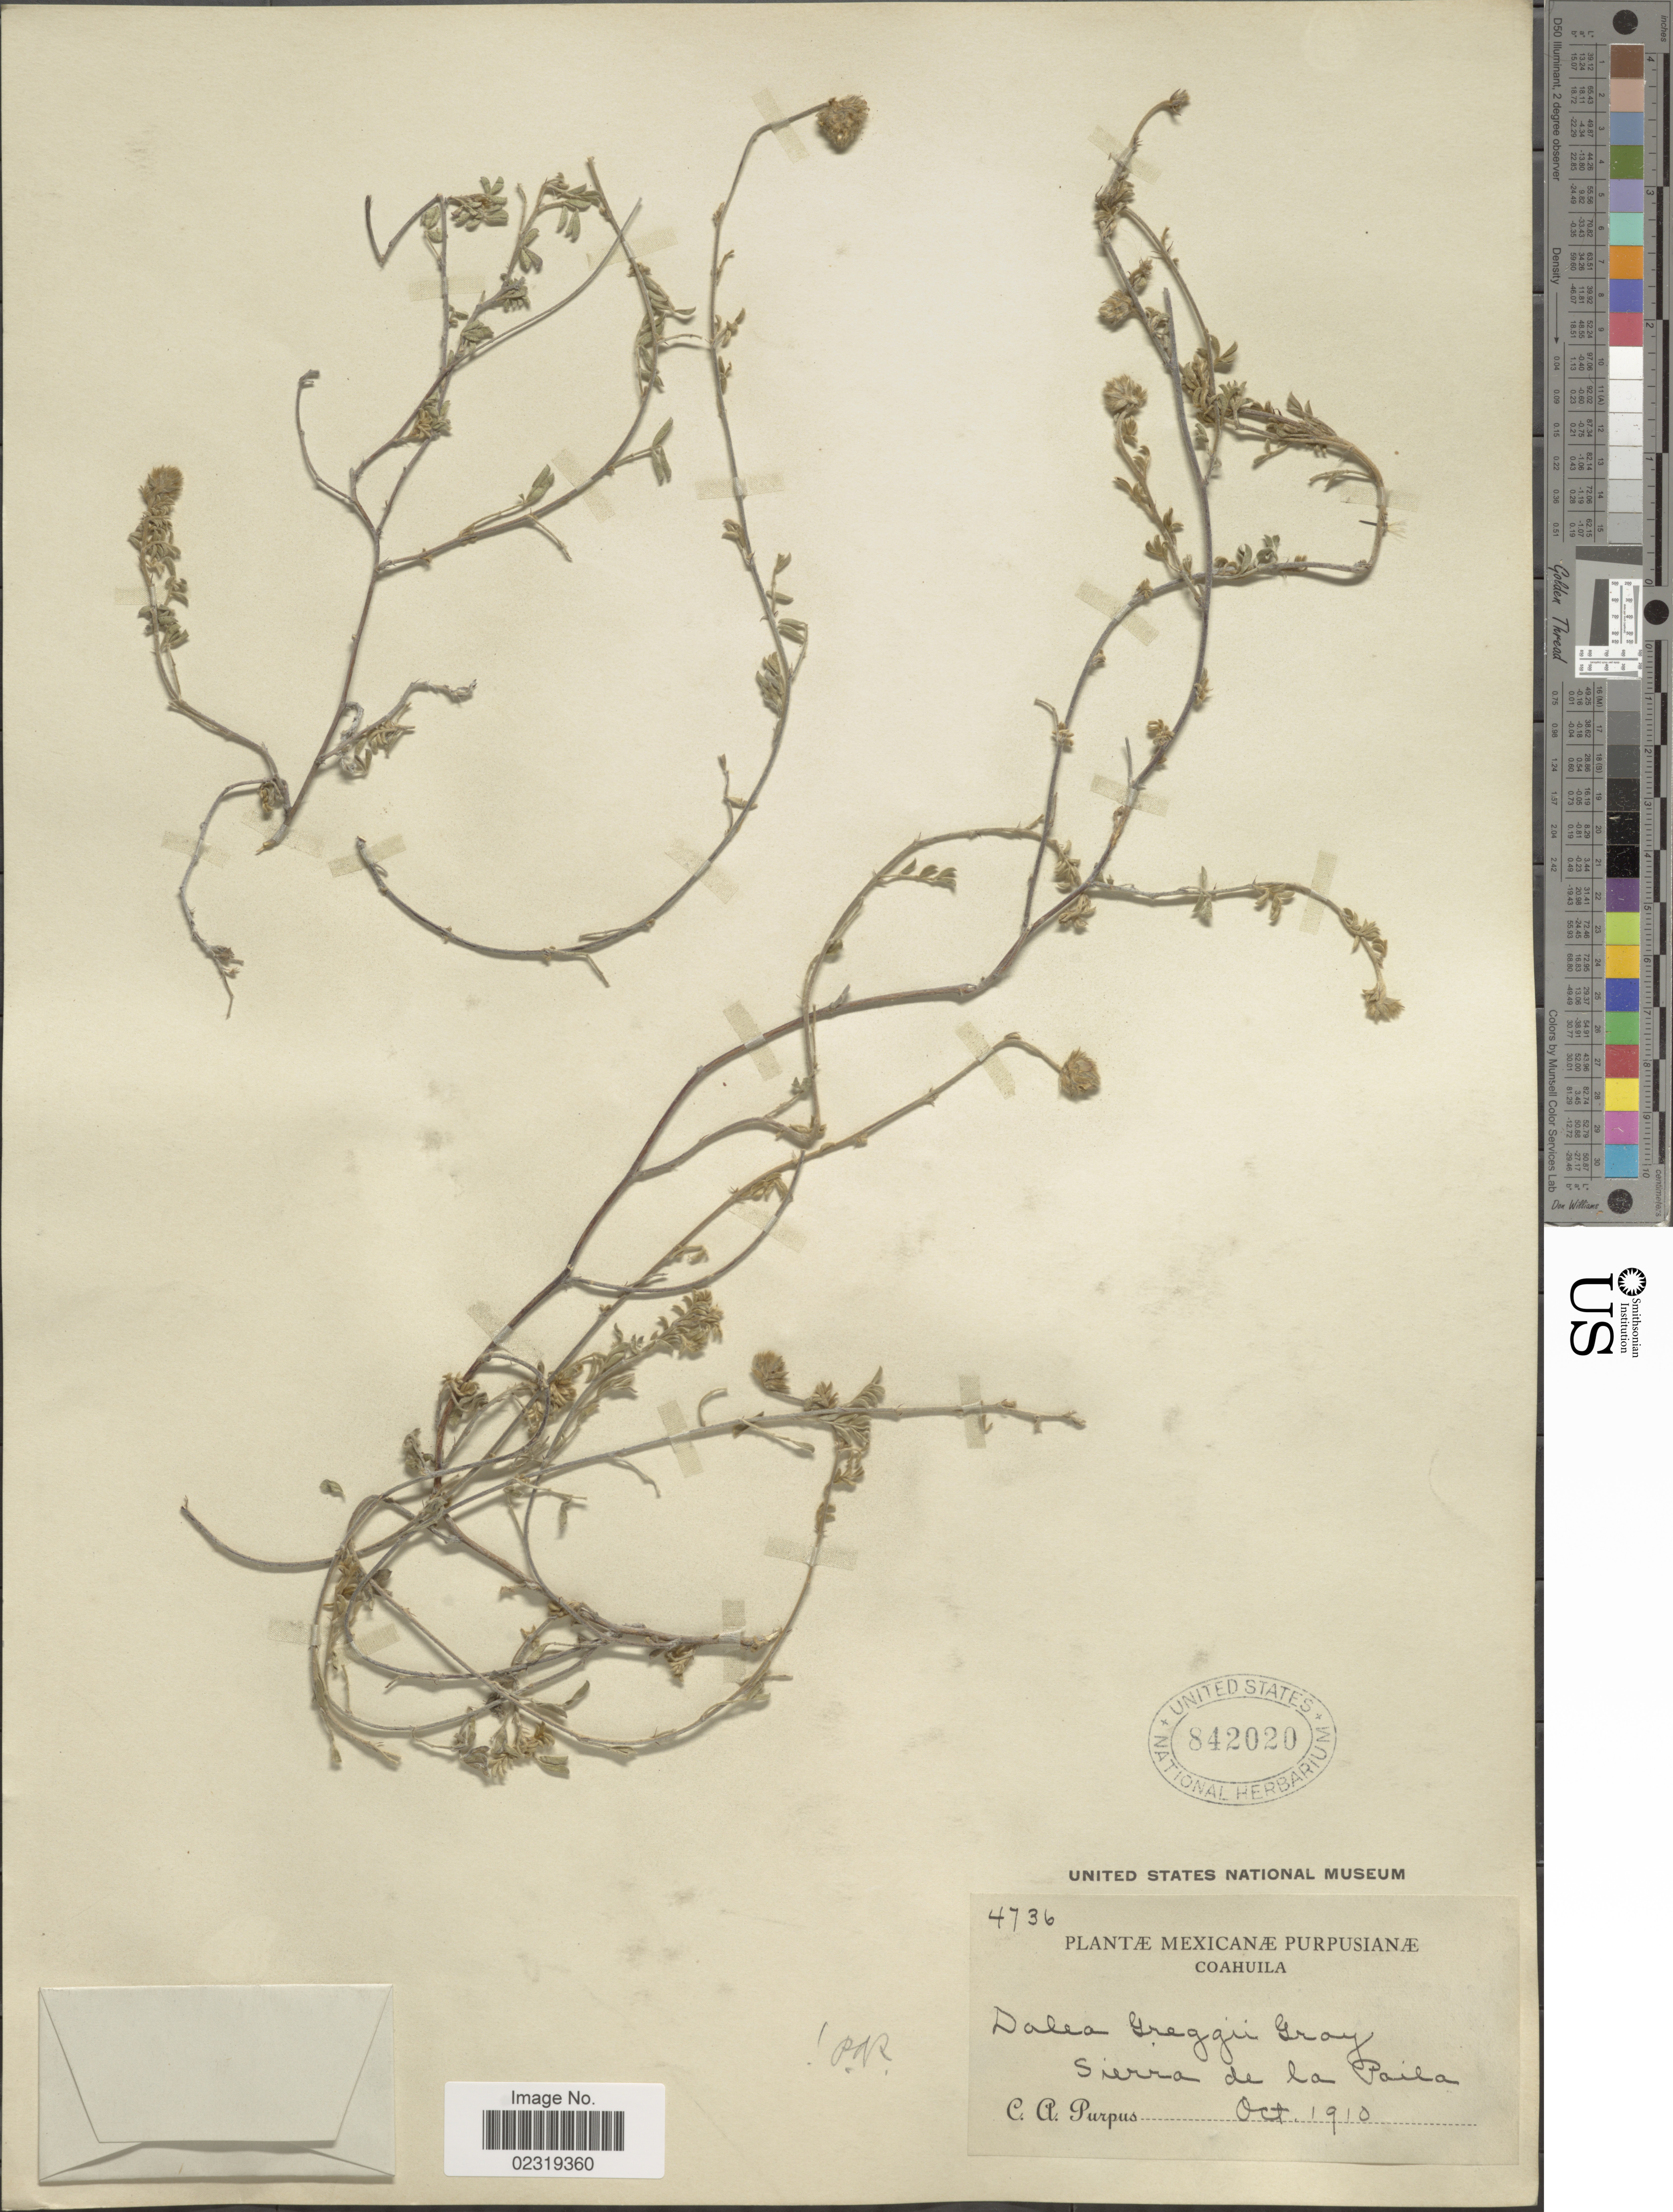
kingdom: Plantae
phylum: Tracheophyta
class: Magnoliopsida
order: Fabales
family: Fabaceae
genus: Dalea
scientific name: Dalea greggii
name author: A. Gray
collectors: C. A. Purpus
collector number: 4736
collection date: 1910-10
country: Mexico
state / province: Coahuila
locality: Sierra de la Paila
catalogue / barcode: US 842020